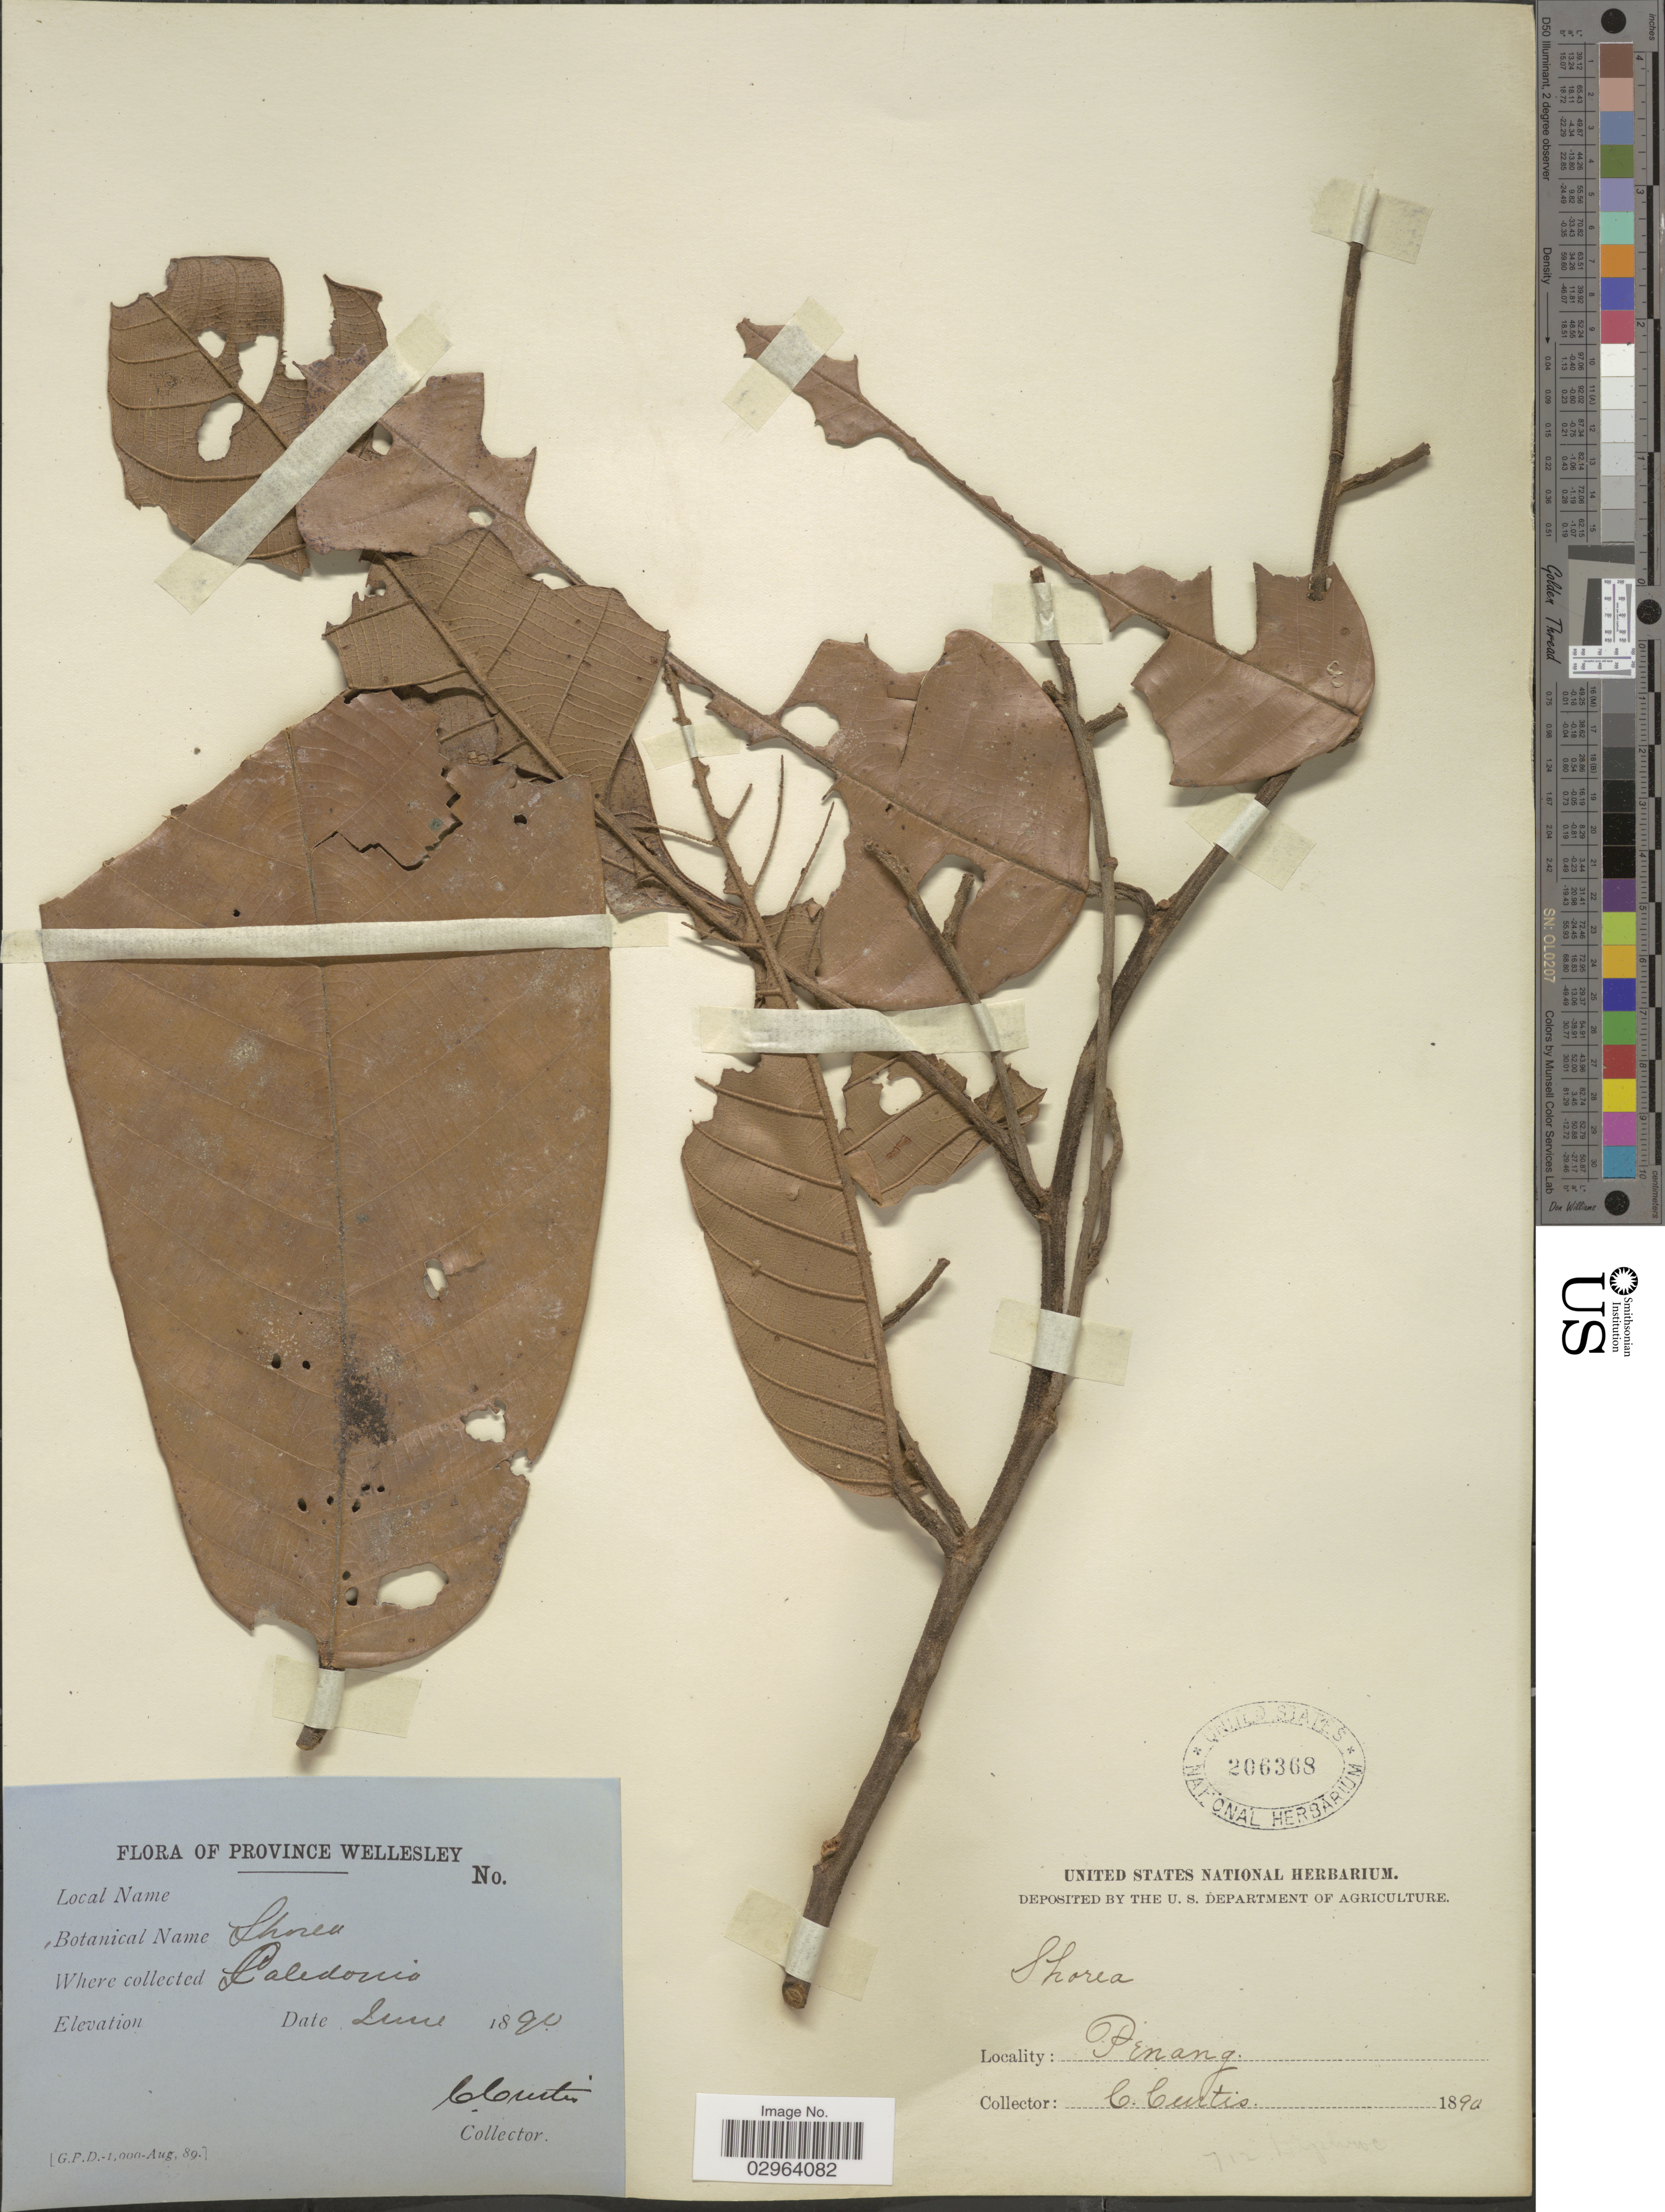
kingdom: Plantae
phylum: Tracheophyta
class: Magnoliopsida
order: Malvales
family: Dipterocarpaceae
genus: Shorea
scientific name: Shorea sp.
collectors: C. Curtis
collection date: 1890-06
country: Australia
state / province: Queensland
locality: Province Wellesley. Caledonia. Penang.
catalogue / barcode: US 206368